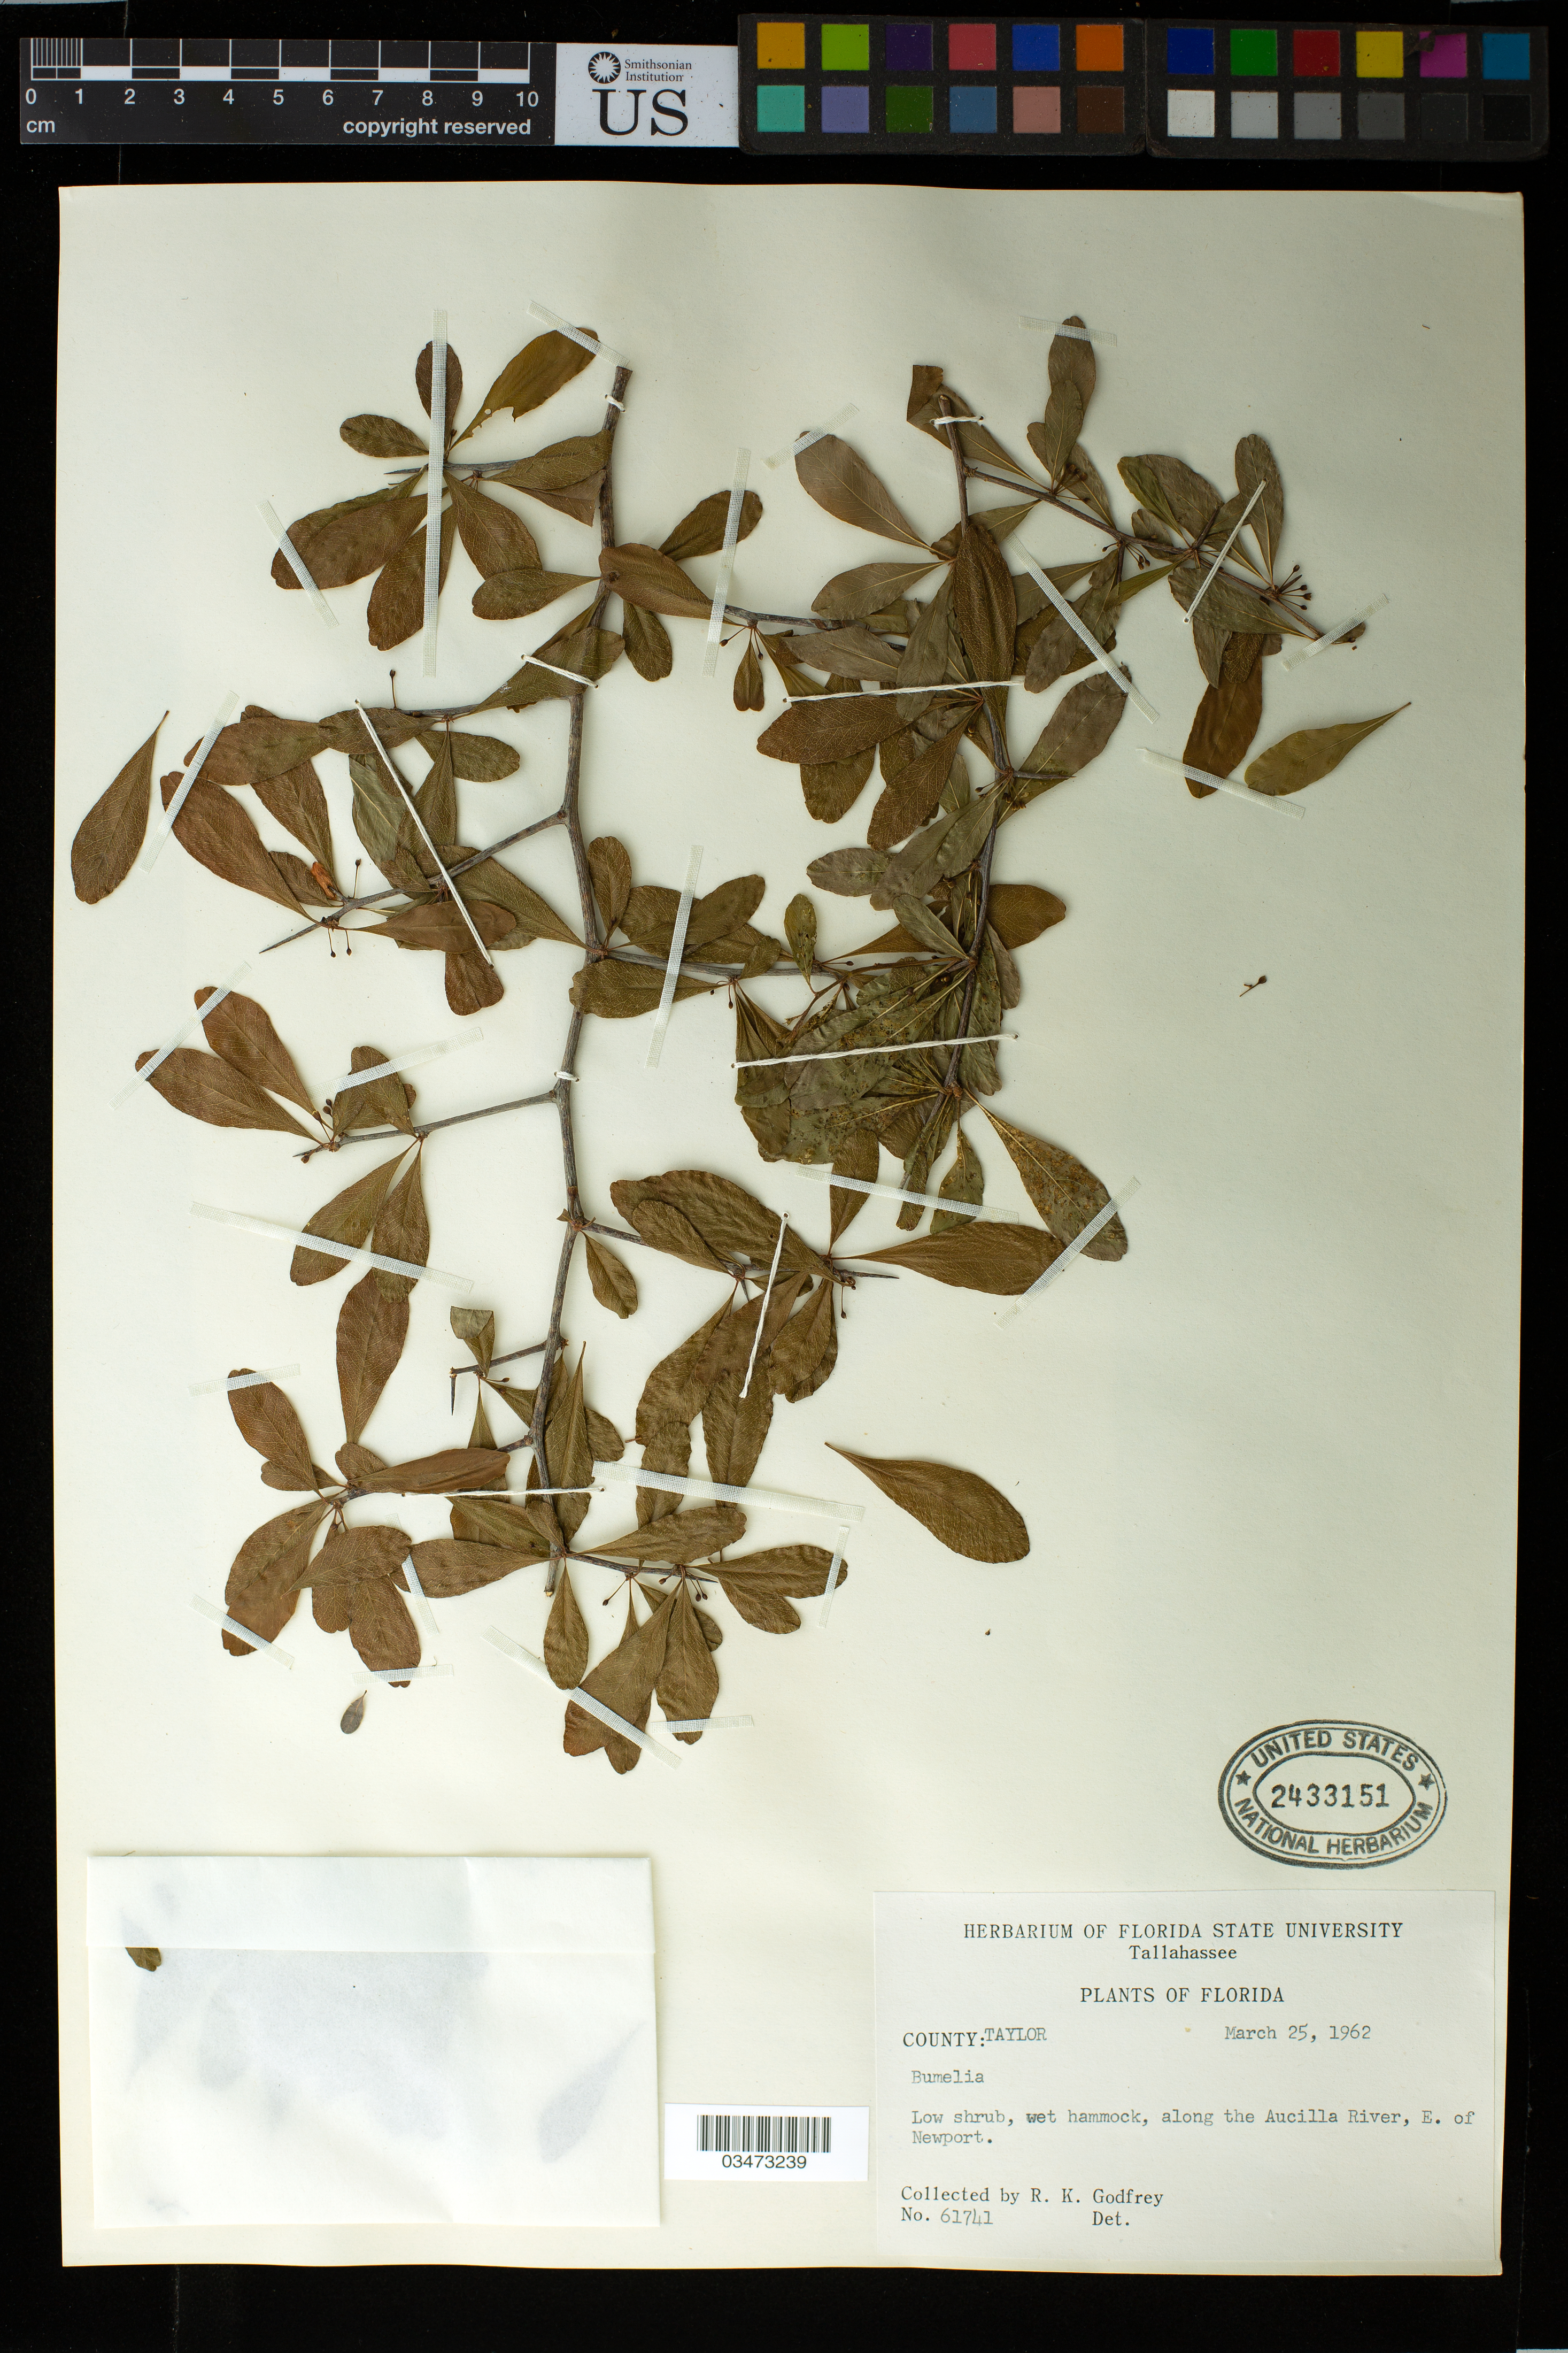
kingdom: Plantae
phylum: Tracheophyta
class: Magnoliopsida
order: Ericales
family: Sapotaceae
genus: Sideroxylon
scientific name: Sideroxylon reclinatum Michx. subsp. reclinatum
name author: Michx.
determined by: Corogin, P. T.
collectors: R. K. Godfrey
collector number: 61741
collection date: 1962-03-25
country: United States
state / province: Florida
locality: County: Taylor, wet Hammock, along the Aucilla River, E. of Newport.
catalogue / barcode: US 2433151